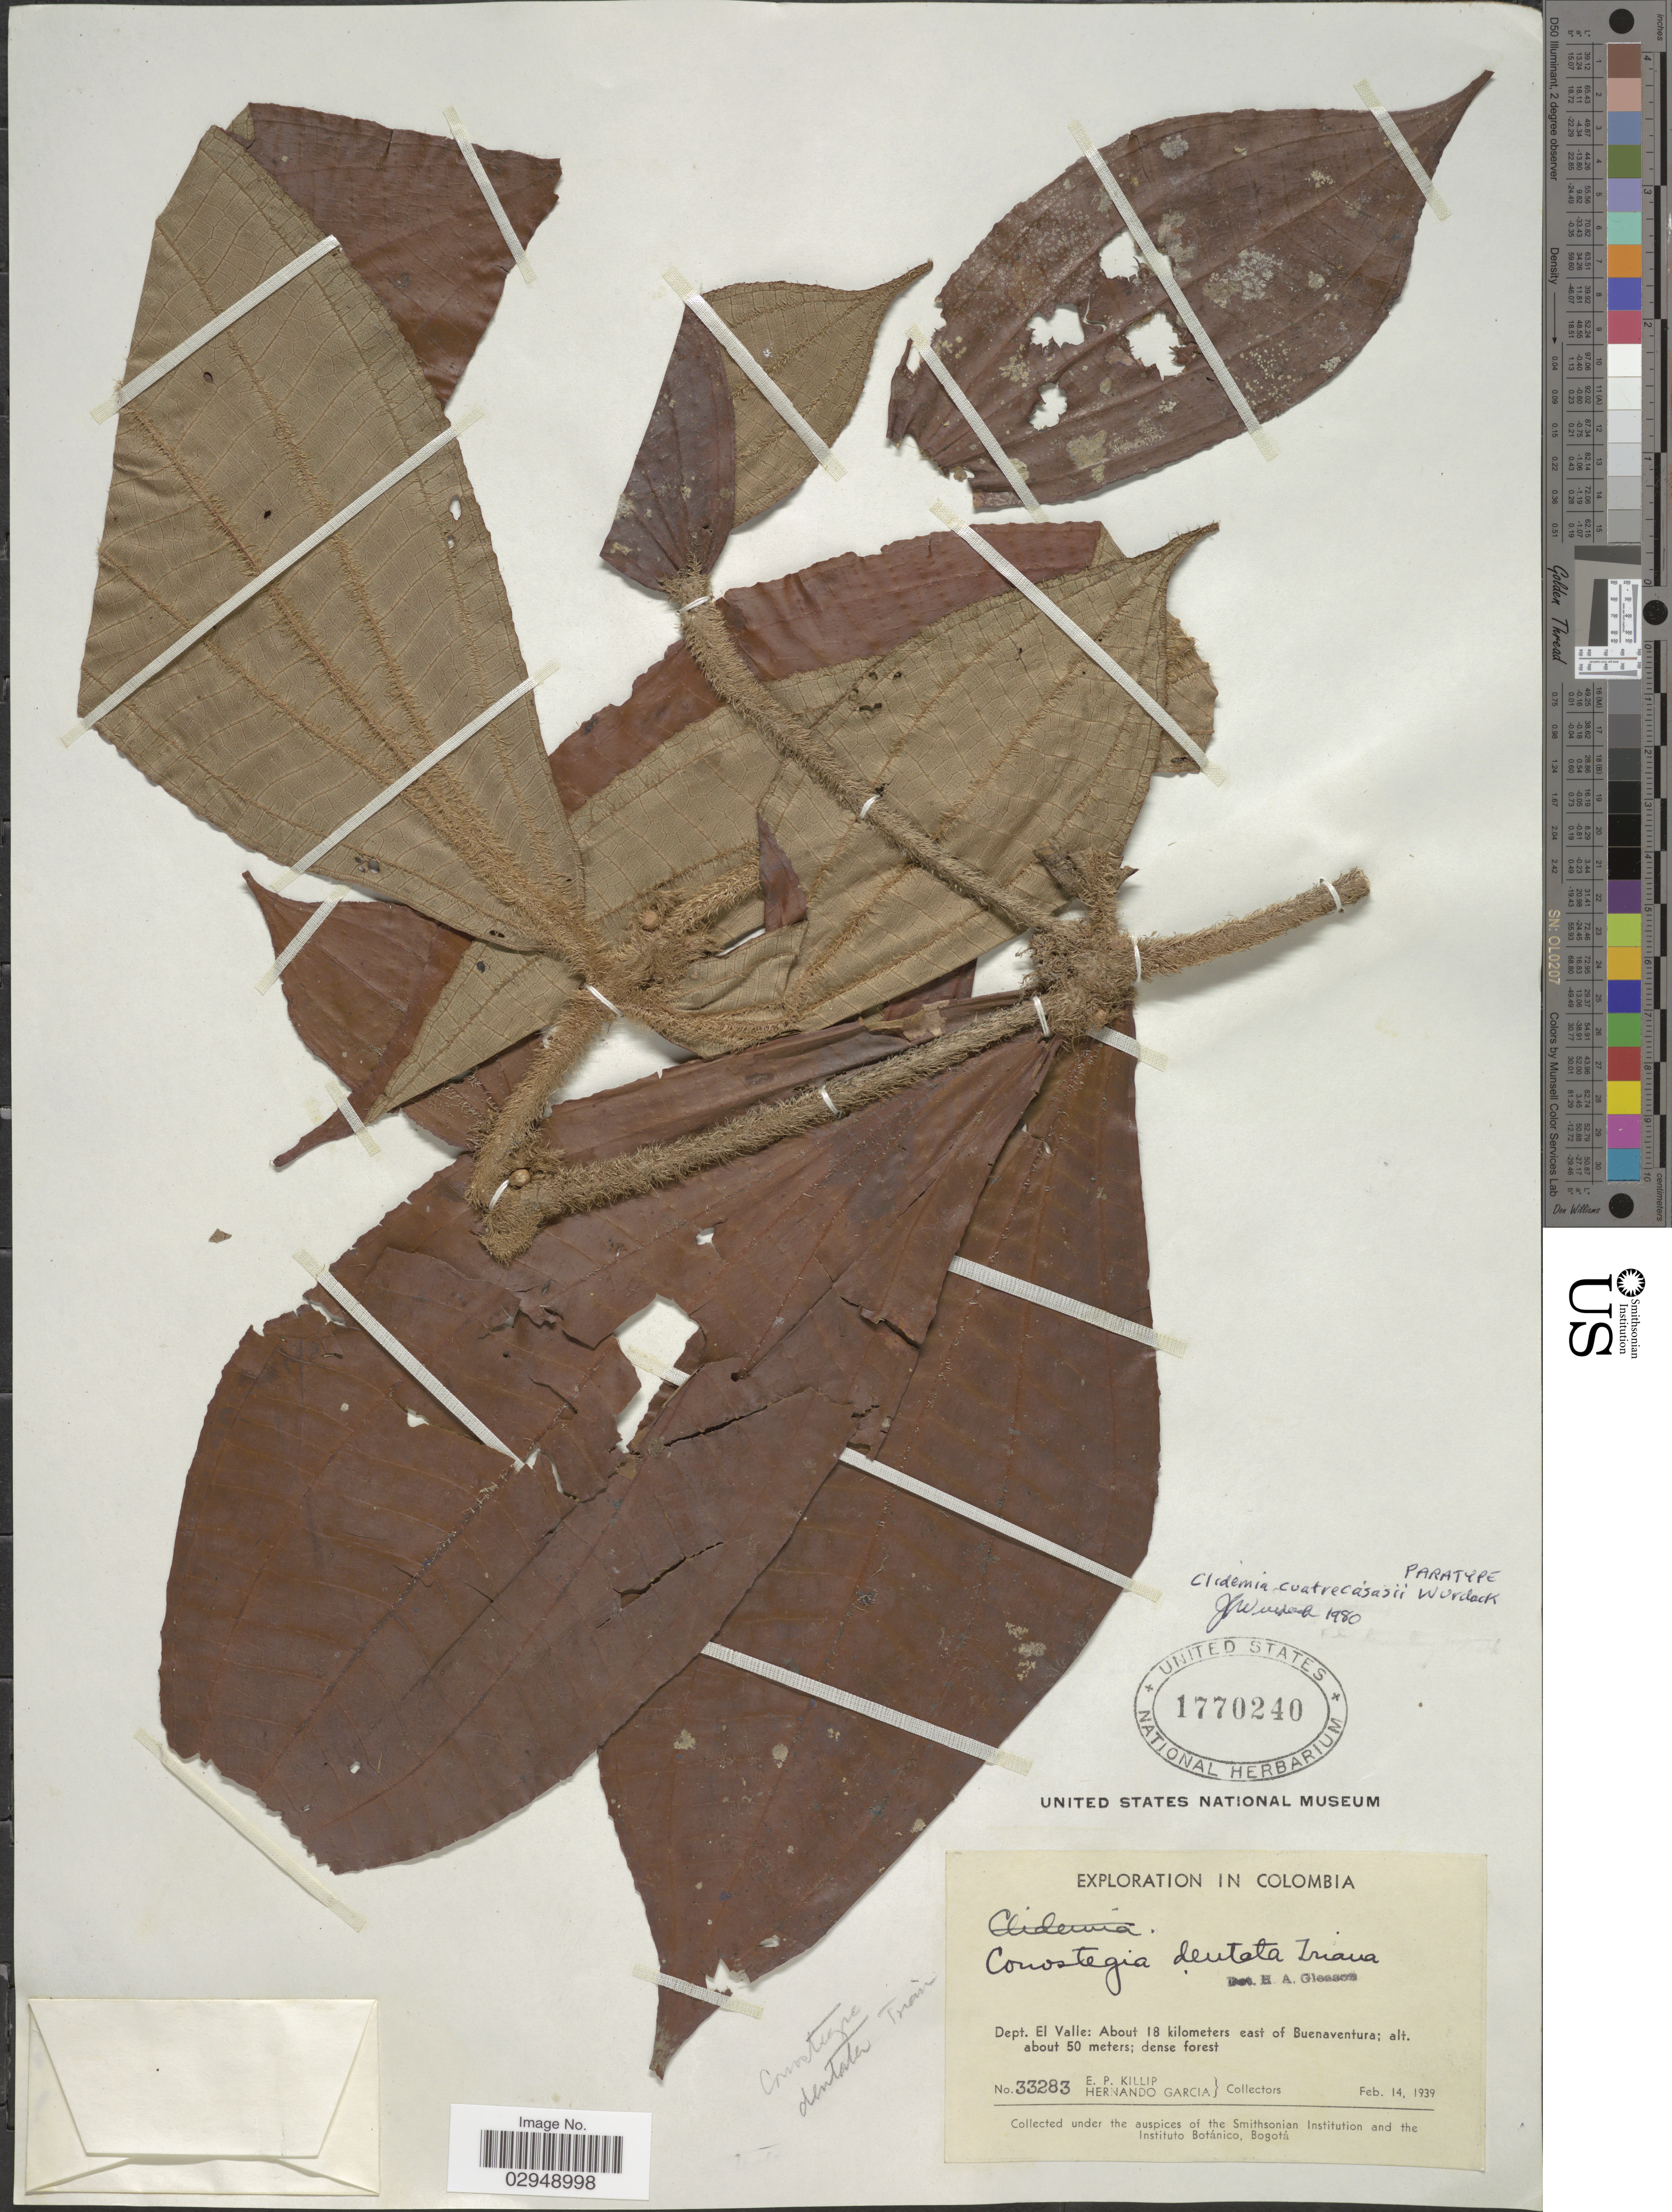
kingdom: Plantae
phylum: Tracheophyta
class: Magnoliopsida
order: Myrtales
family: Melastomataceae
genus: Clidemia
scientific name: Clidemia cuatrecasasii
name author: Wurdack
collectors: E. P. Killip & H. Garcia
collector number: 33283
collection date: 1939-02-14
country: Colombia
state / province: Valle del Cauca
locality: Dept. El Valle: About 18 kilometers east of Buenaventura.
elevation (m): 50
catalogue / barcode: US 1770240